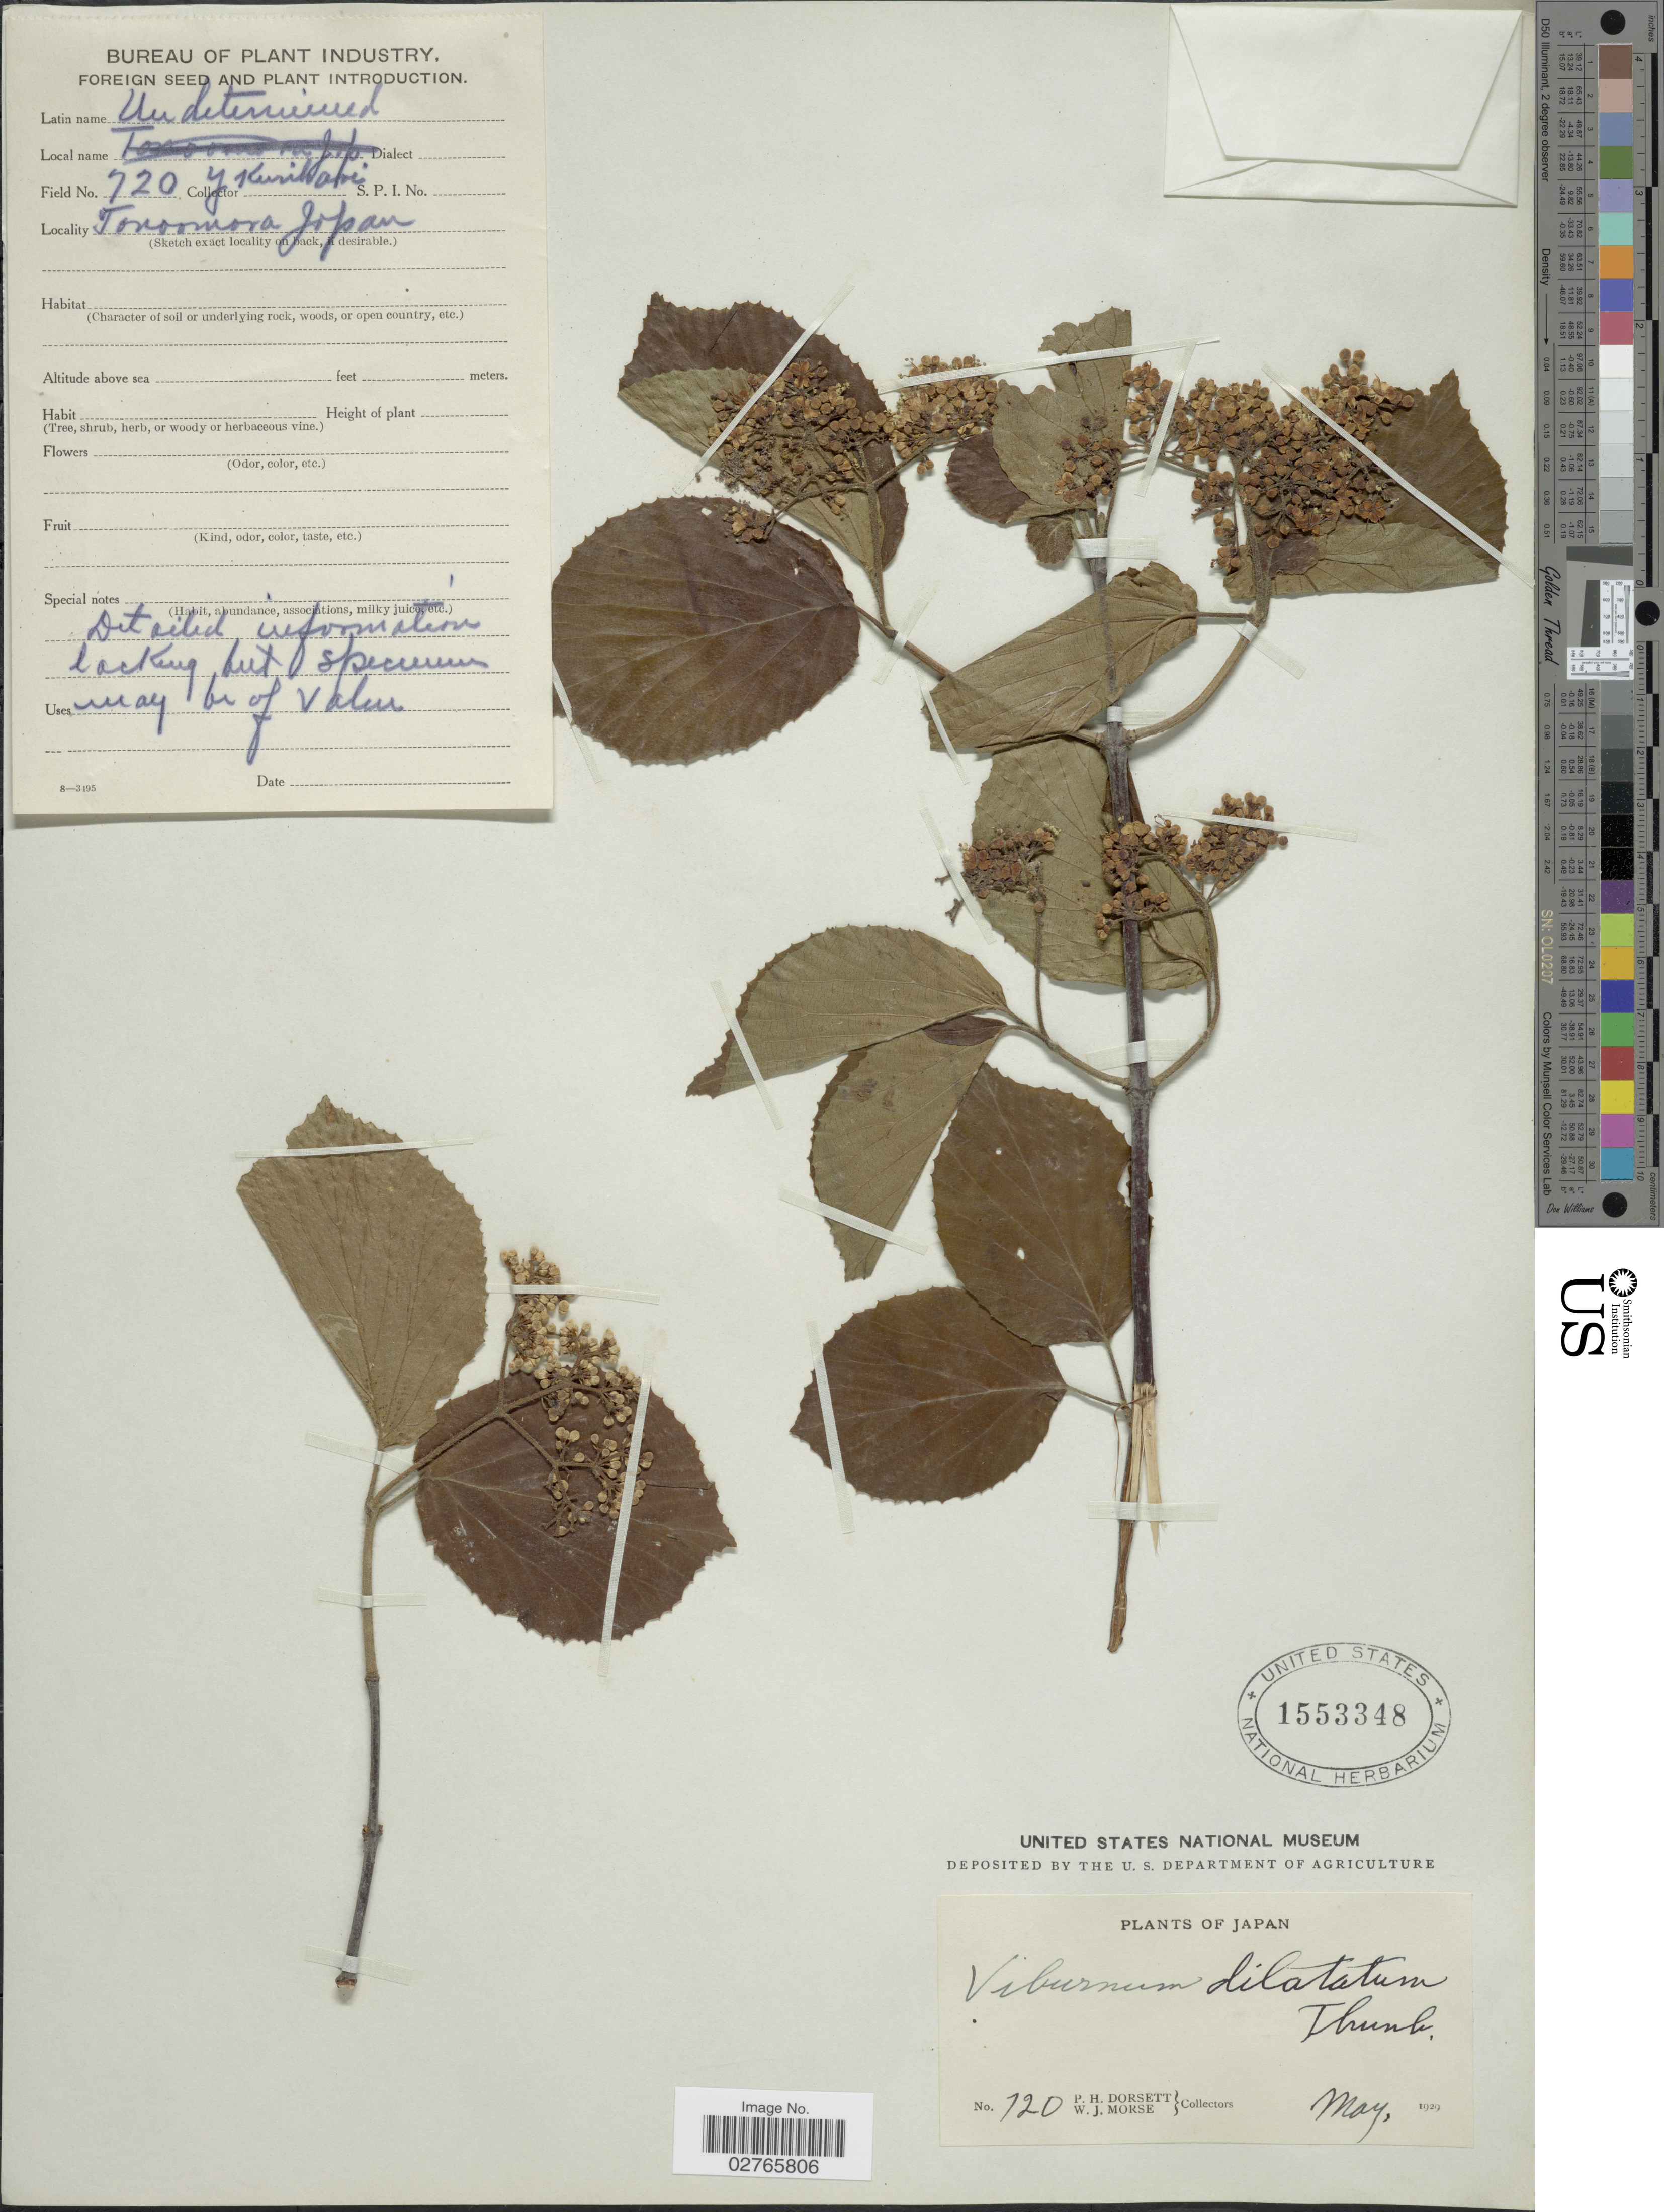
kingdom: Plantae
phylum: Tracheophyta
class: Magnoliopsida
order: Dipsacales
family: Viburnaceae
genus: Viburnum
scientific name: Viburnum dilatatum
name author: Thunb.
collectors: P. H. Dorsett & W. J. Morse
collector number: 720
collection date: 1929-05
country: Japan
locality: Toroomora.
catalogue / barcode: US 1553348